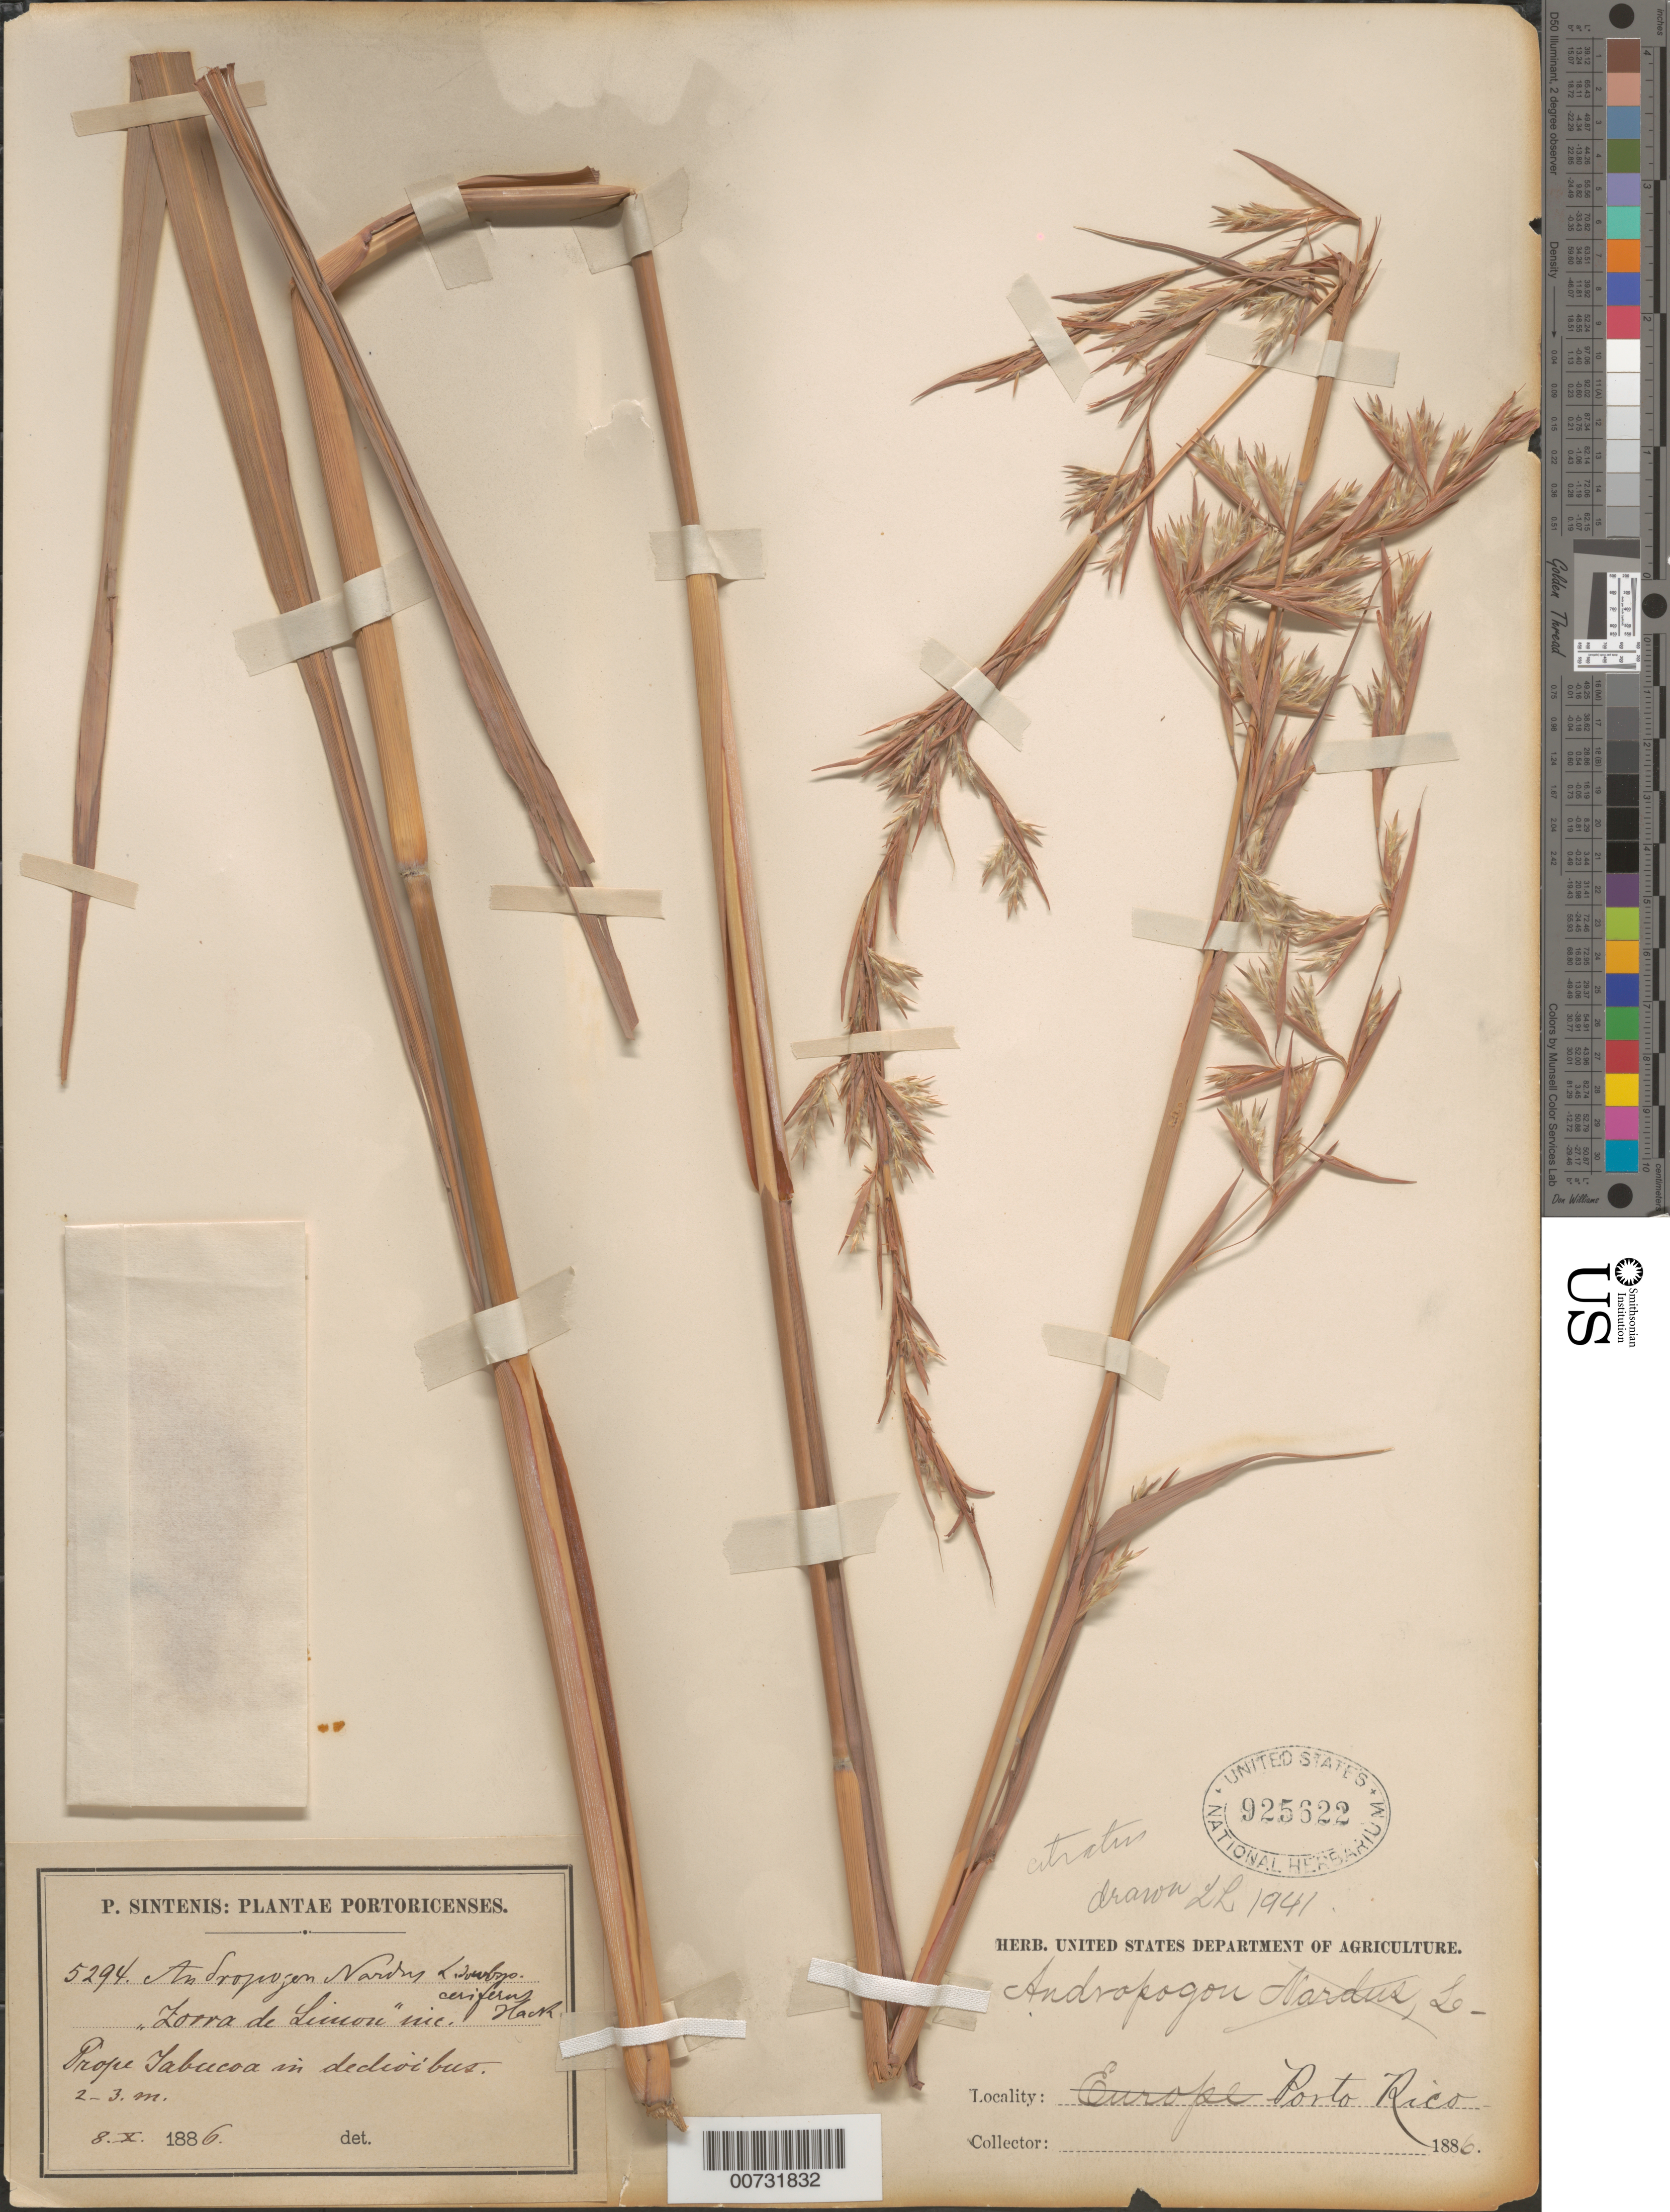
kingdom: Plantae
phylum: Tracheophyta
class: Liliopsida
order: Poales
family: Poaceae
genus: Cymbopogon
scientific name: Cymbopogon citratus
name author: (DC.) Stapf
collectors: P. Sintenis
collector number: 5294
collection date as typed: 08 Oct 1886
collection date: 1886-10-08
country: Puerto Rico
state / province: Yabucoa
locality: Prope Yabucoa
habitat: In declivibus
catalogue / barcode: US 925622